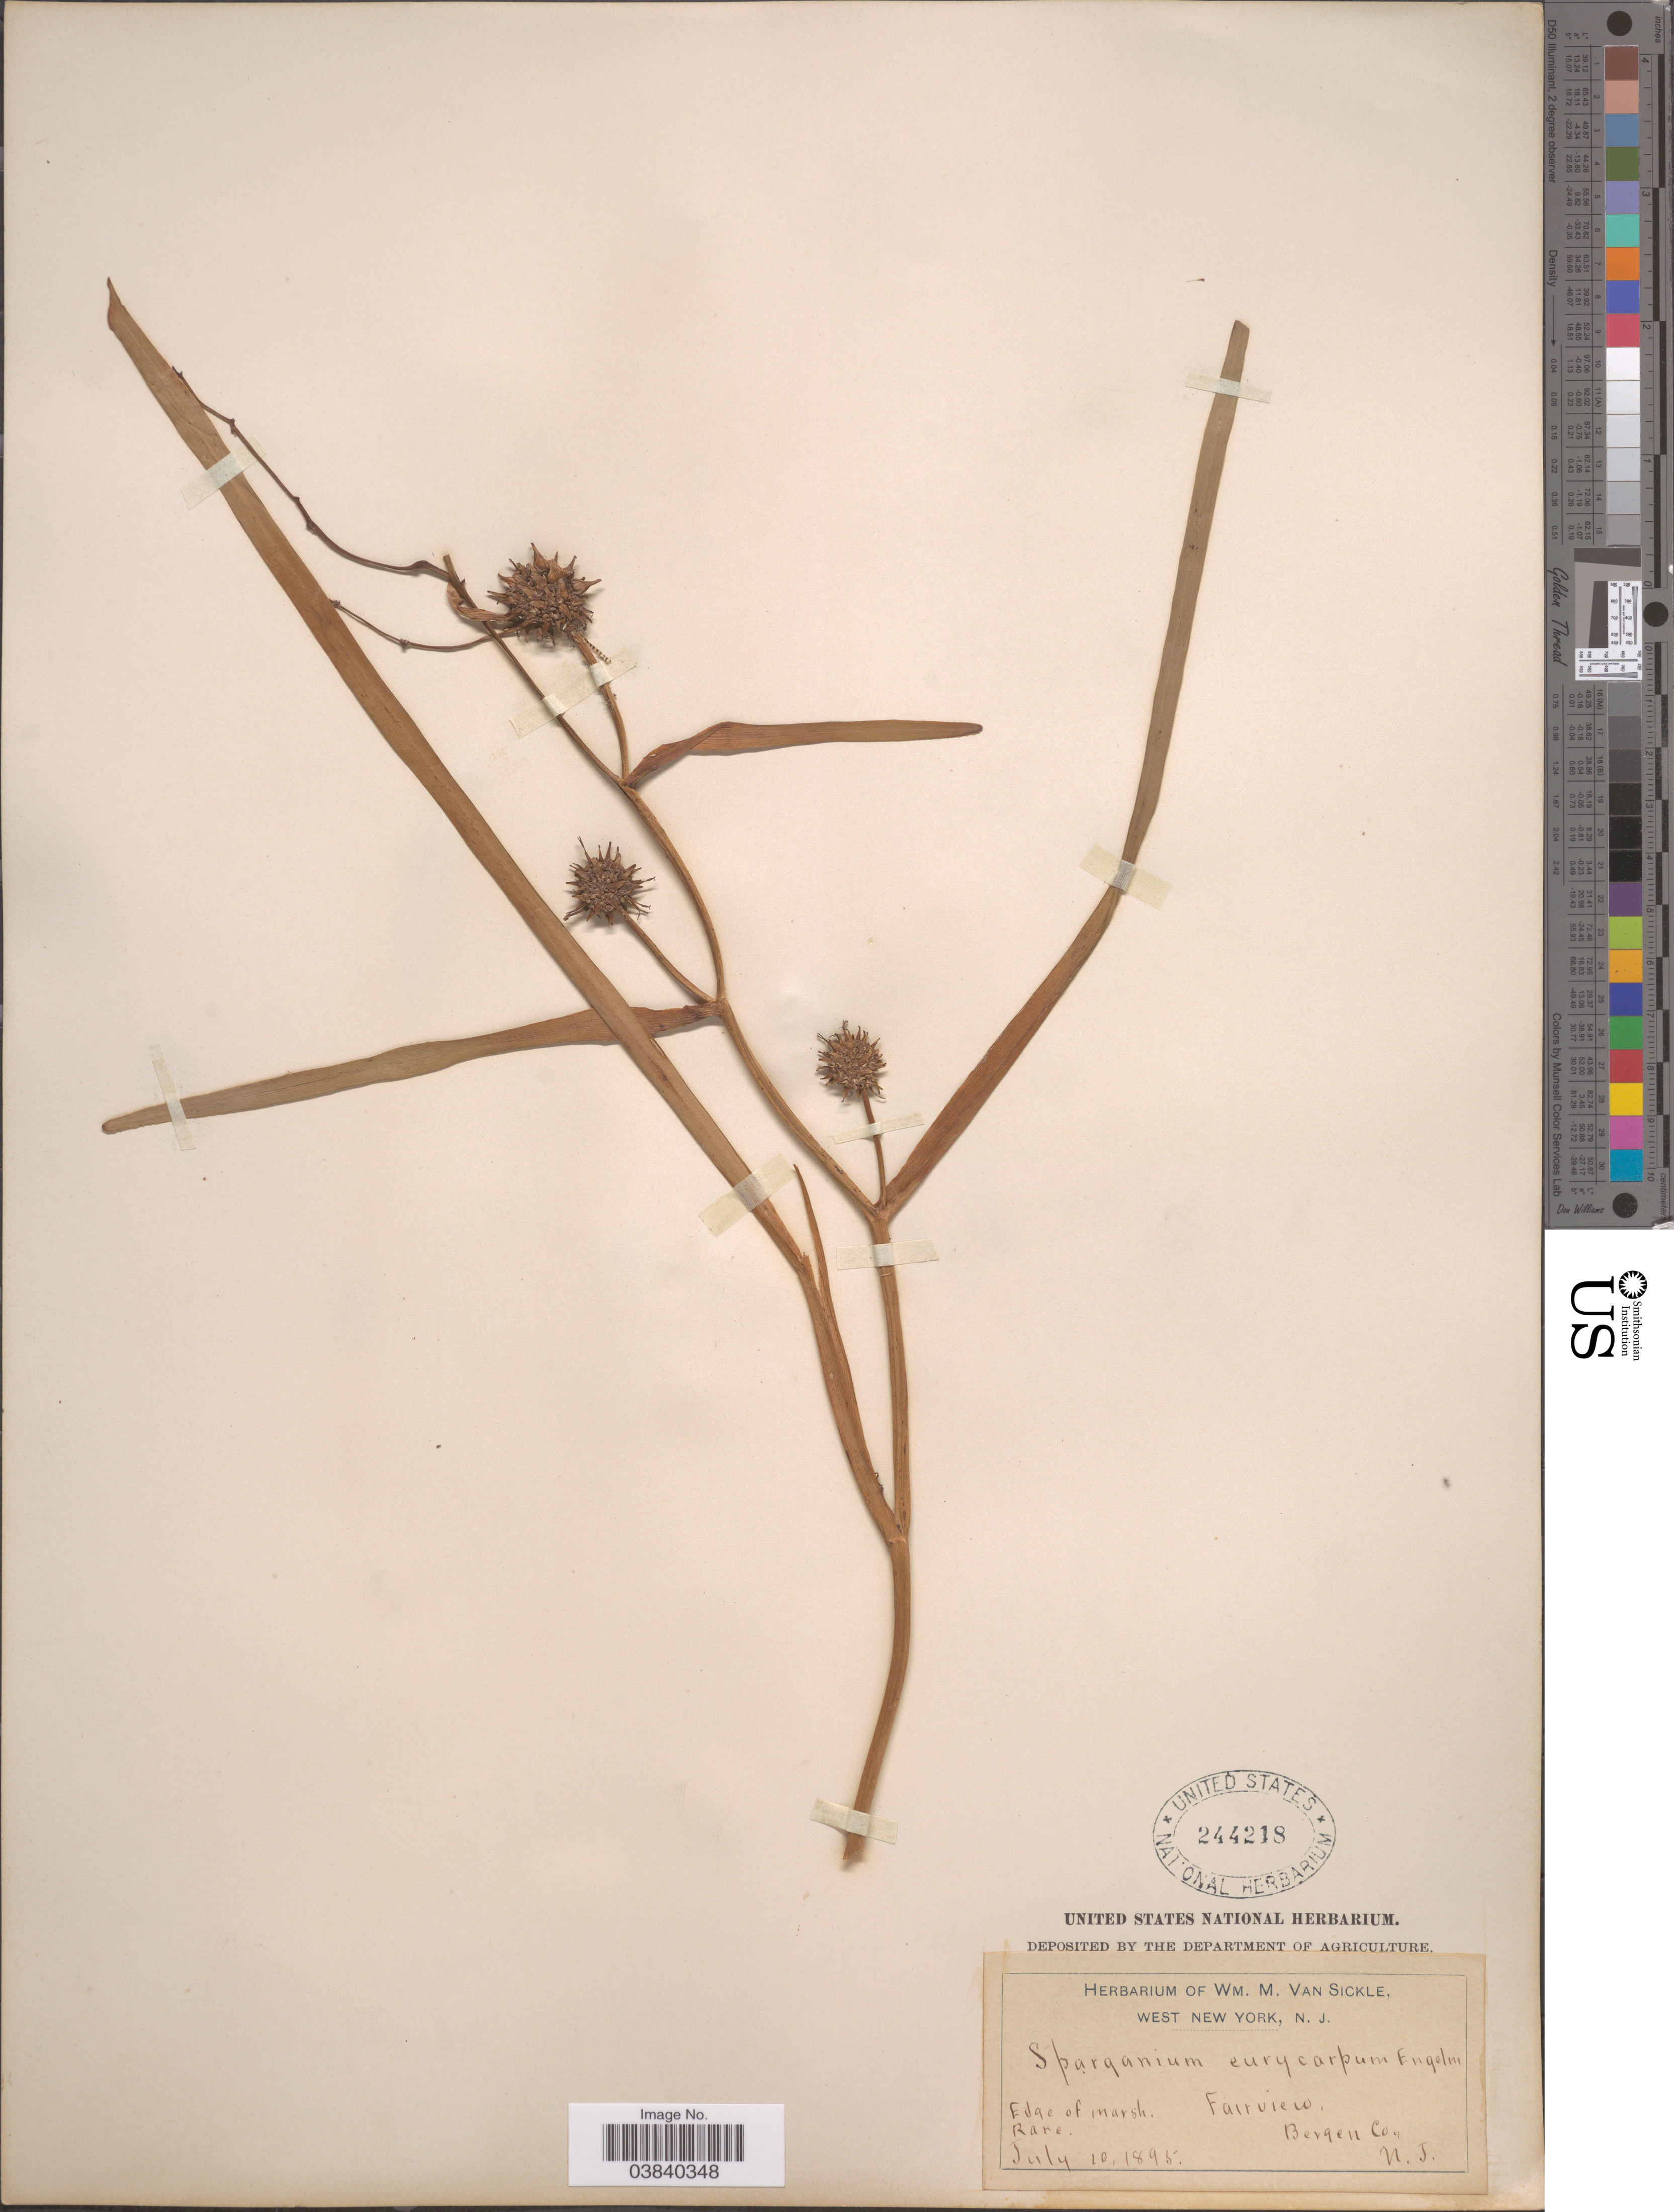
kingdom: Plantae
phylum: Tracheophyta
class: Liliopsida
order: Poales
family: Typhaceae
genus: Sparganium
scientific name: Sparganium eurycarpum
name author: Engelm.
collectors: ex herb. Wm. M. Van Sickle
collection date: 1895-07-10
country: United States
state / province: New Jersey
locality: West New York. Fairview, Bergen Co.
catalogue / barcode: US 244218